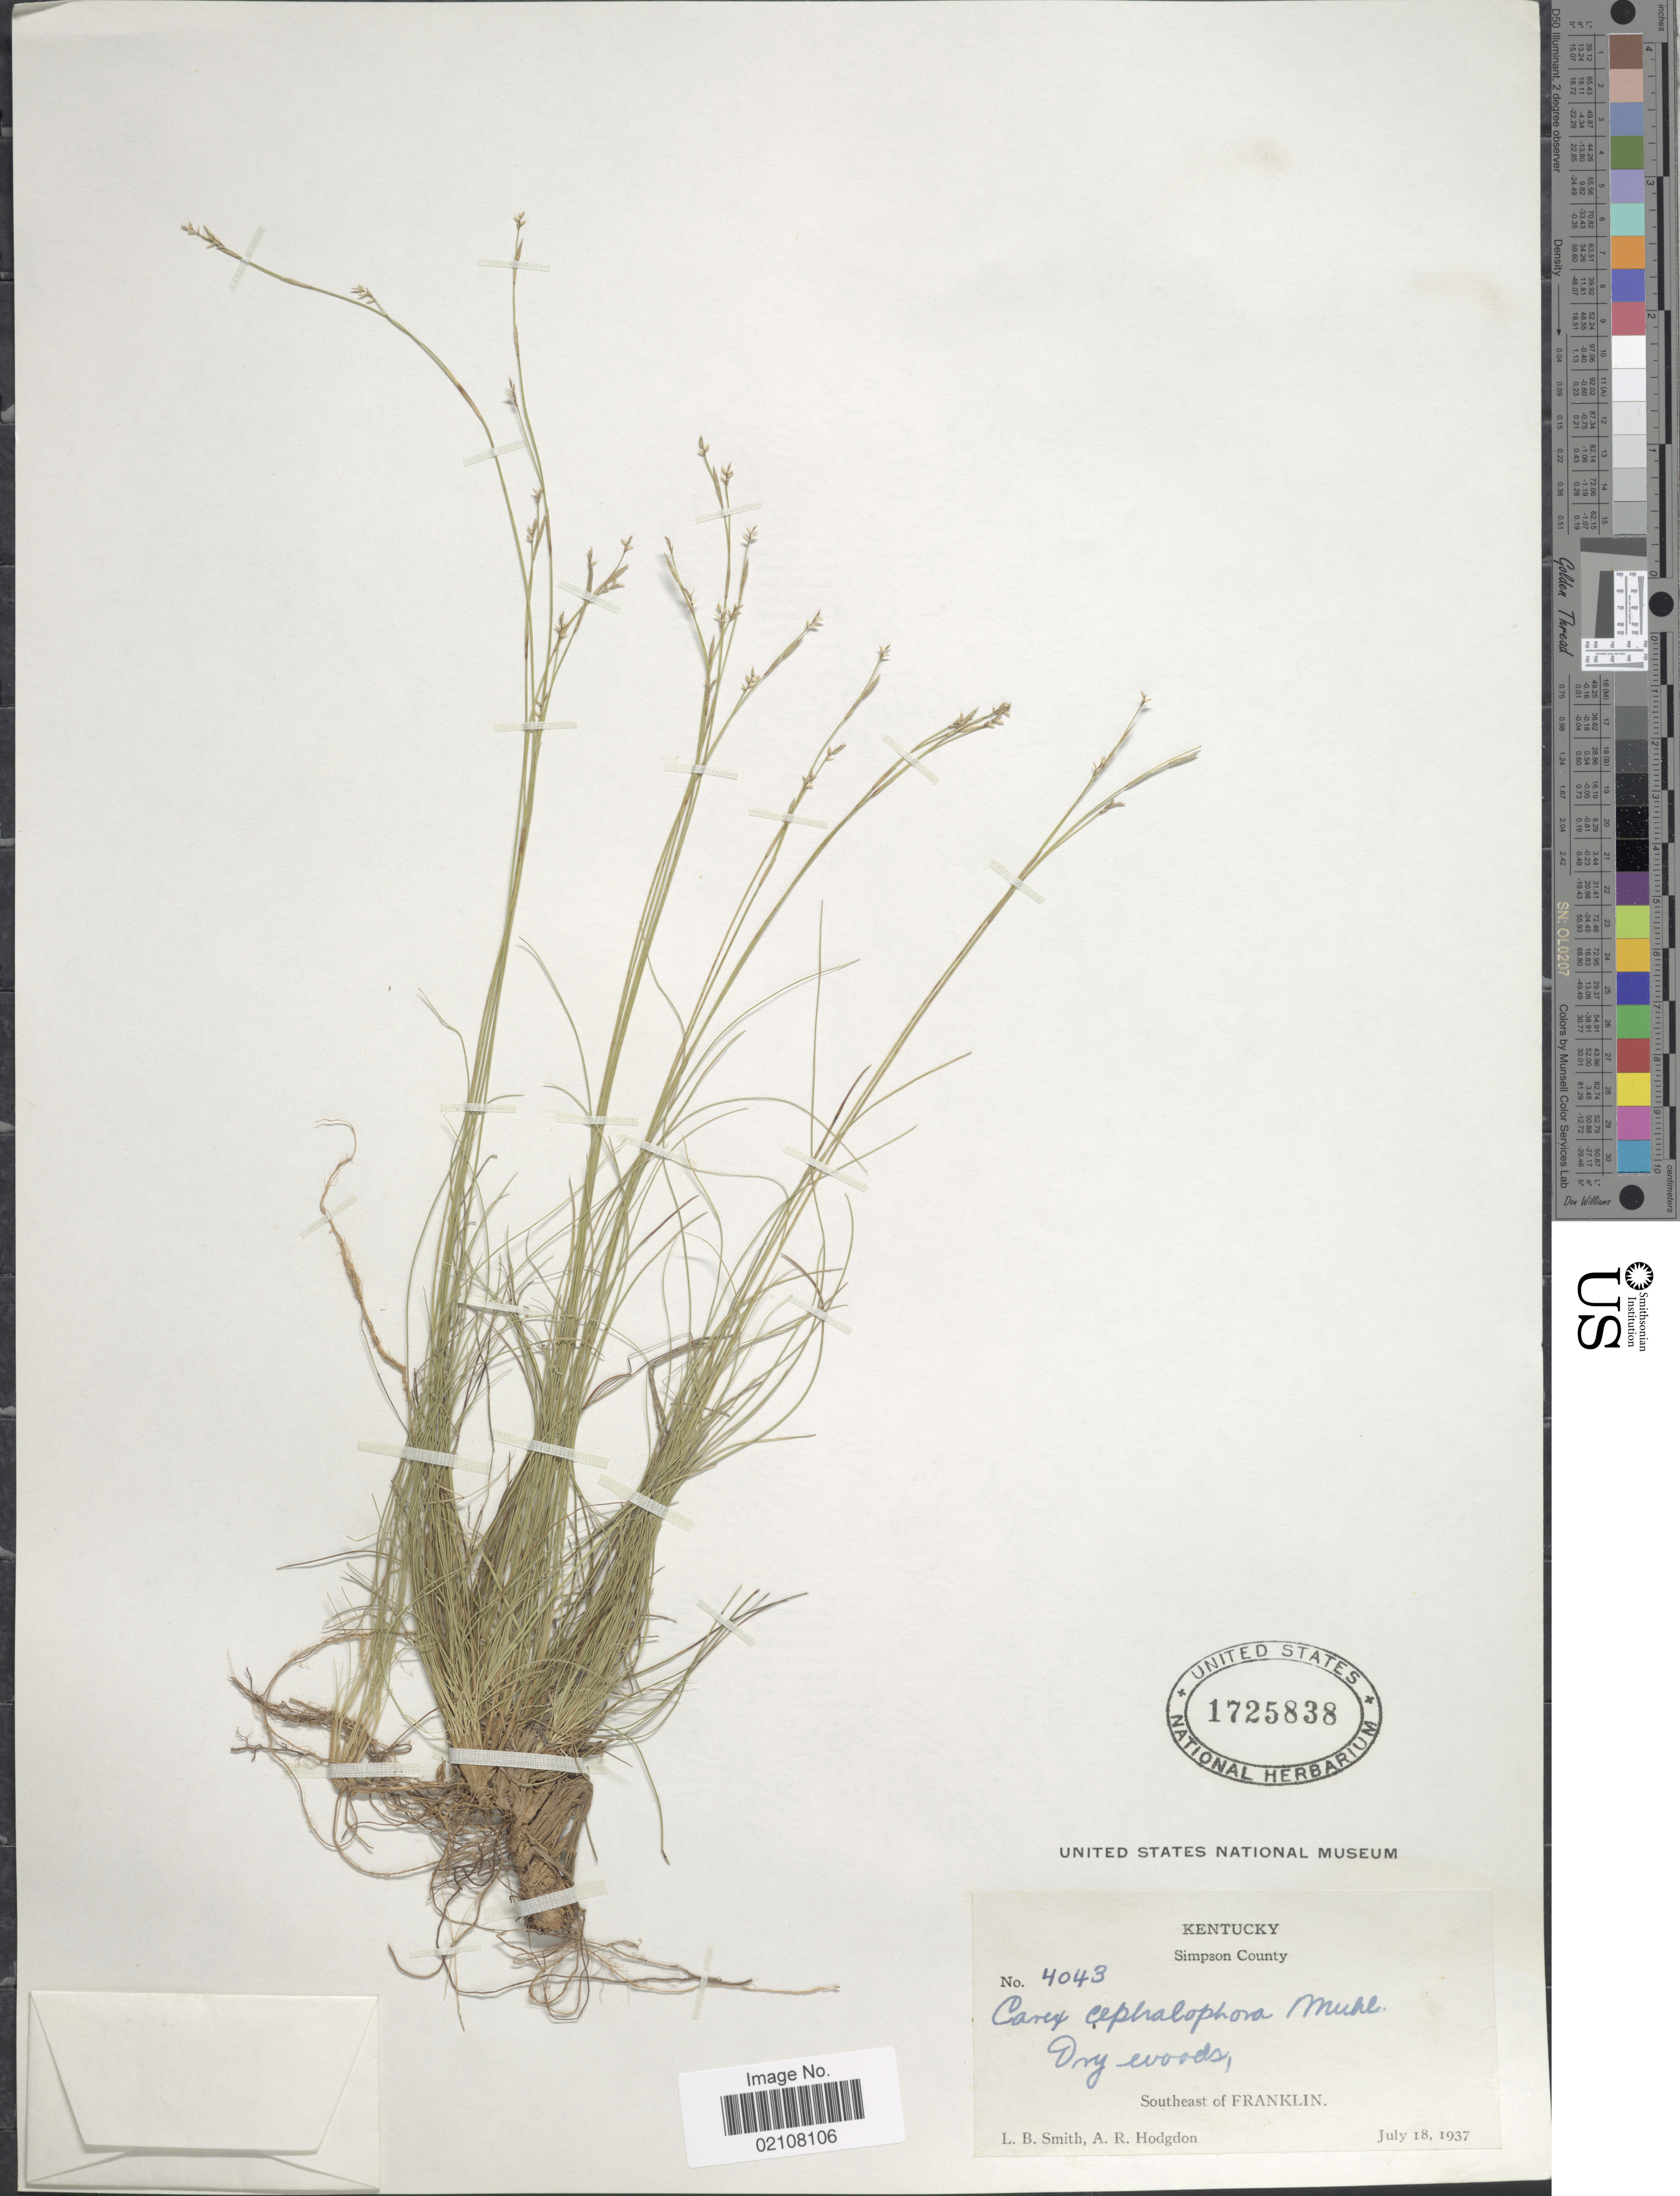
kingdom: Plantae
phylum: Tracheophyta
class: Liliopsida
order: Poales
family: Cyperaceae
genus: Carex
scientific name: Carex cephalophora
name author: Muhl. ex Willd.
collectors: L. Smith & A. R. Hodgdon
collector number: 4043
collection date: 1937-07-18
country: United States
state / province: Kentucky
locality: Simpson County, dry woods, Southeast of Franklin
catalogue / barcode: US 1725838